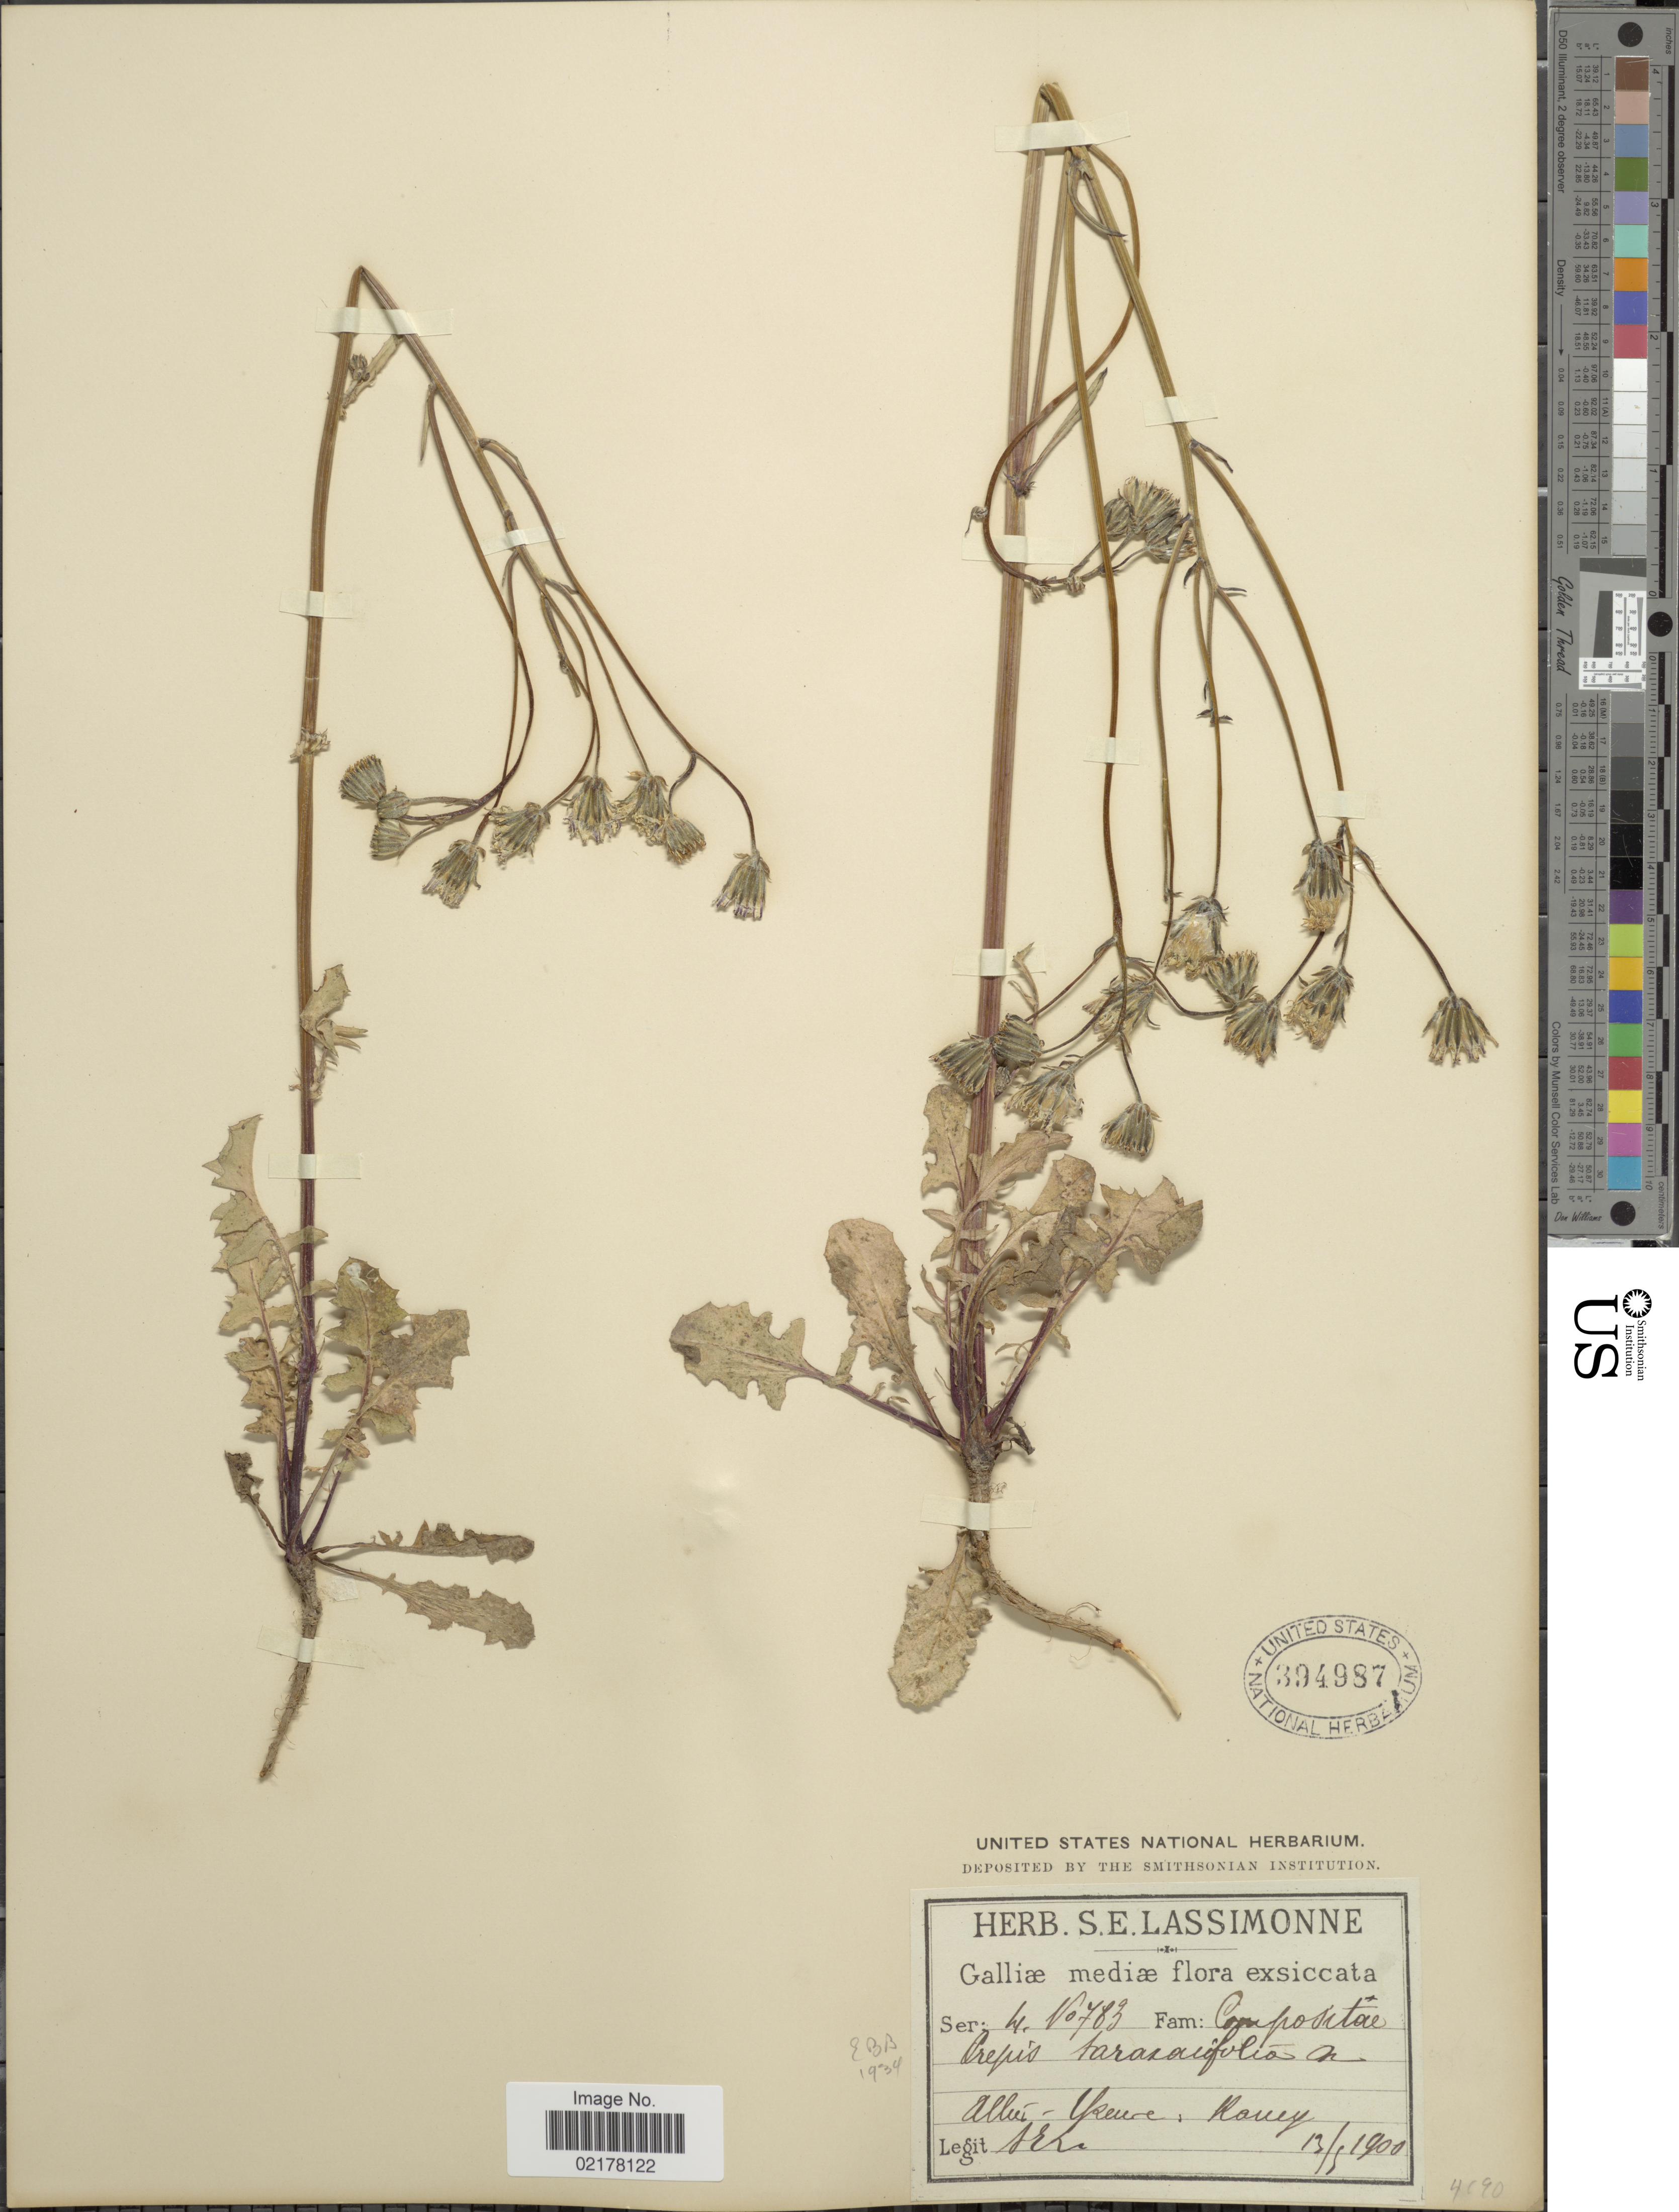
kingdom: Plantae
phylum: Tracheophyta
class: Magnoliopsida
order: Asterales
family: Asteraceae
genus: Crepis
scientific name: Crepis vesicaria subsp. taraxacifolia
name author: (Thuill.) Thell.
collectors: S. Lassimonne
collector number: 783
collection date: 1900-09-13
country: France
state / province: Auvergne-Rhône-Alpes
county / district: Allier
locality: Galliæ mediæ [Central France]. Allier - Yseure [Yzeure], Rancy.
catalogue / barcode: US 394987